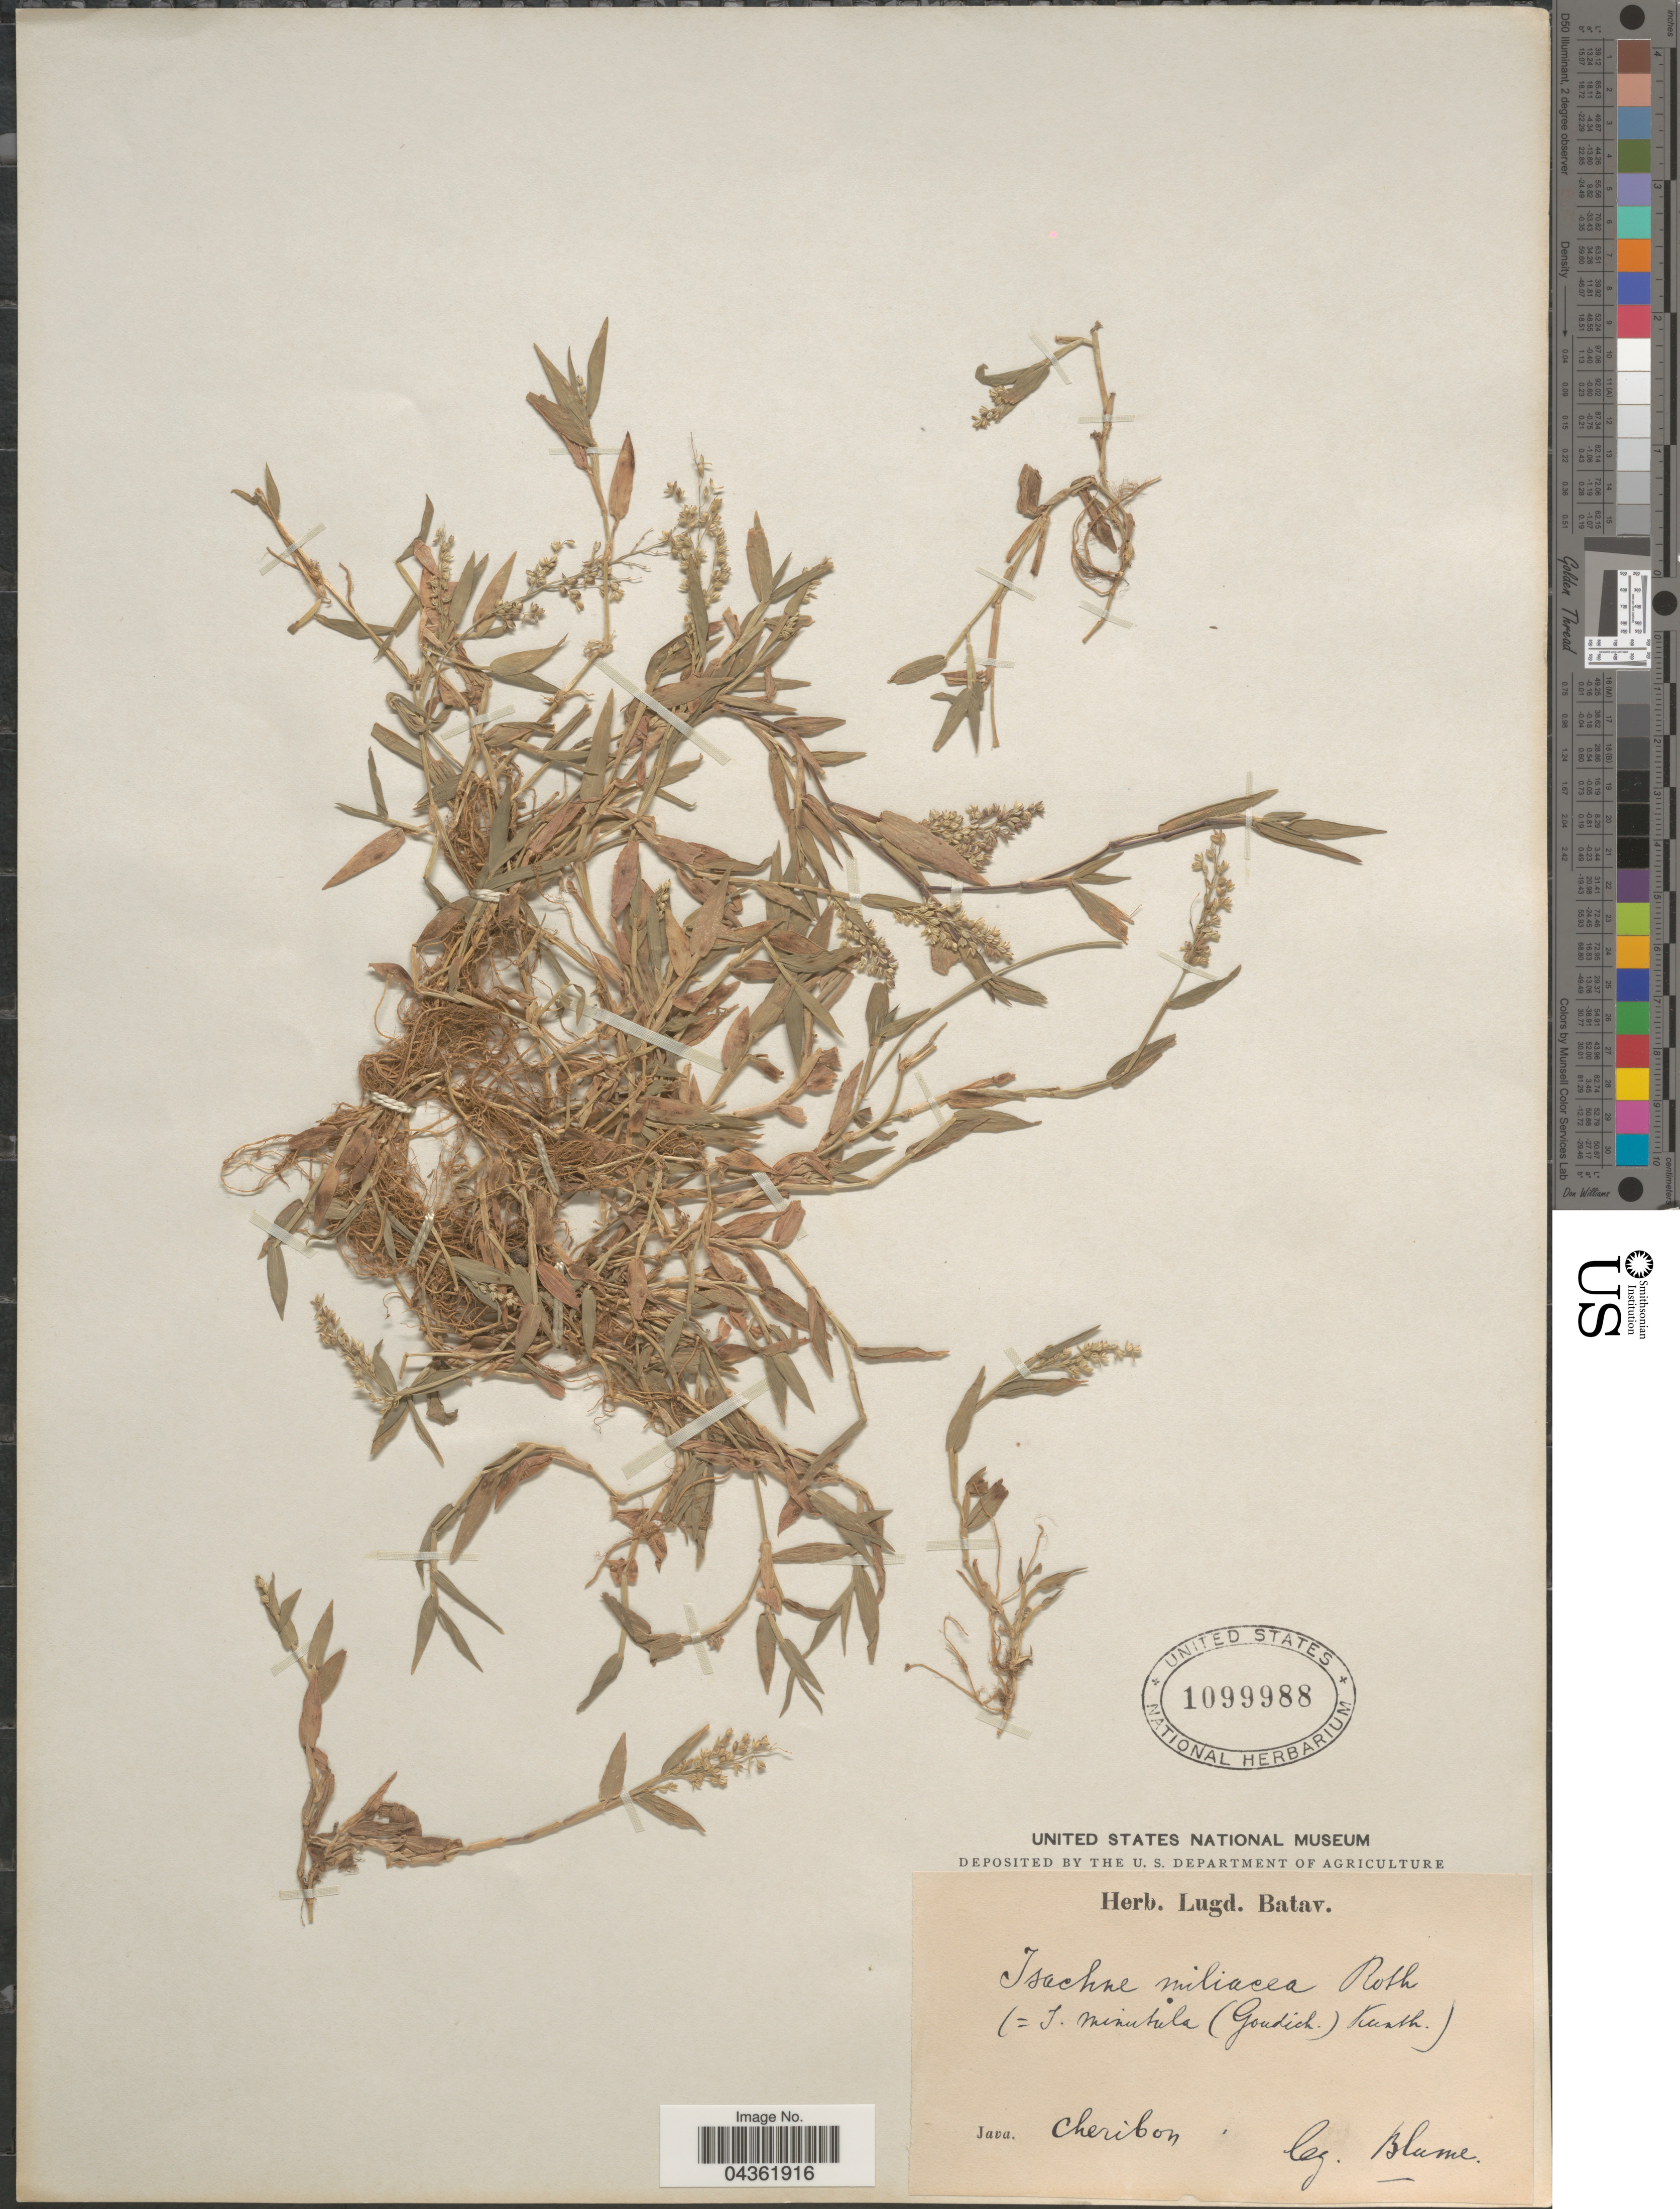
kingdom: Plantae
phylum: Tracheophyta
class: Liliopsida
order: Poales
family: Poaceae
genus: Isachne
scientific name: Isachne minutula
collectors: -. Blume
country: Indonesia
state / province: Java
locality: Cheribon.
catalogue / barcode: US 1099988